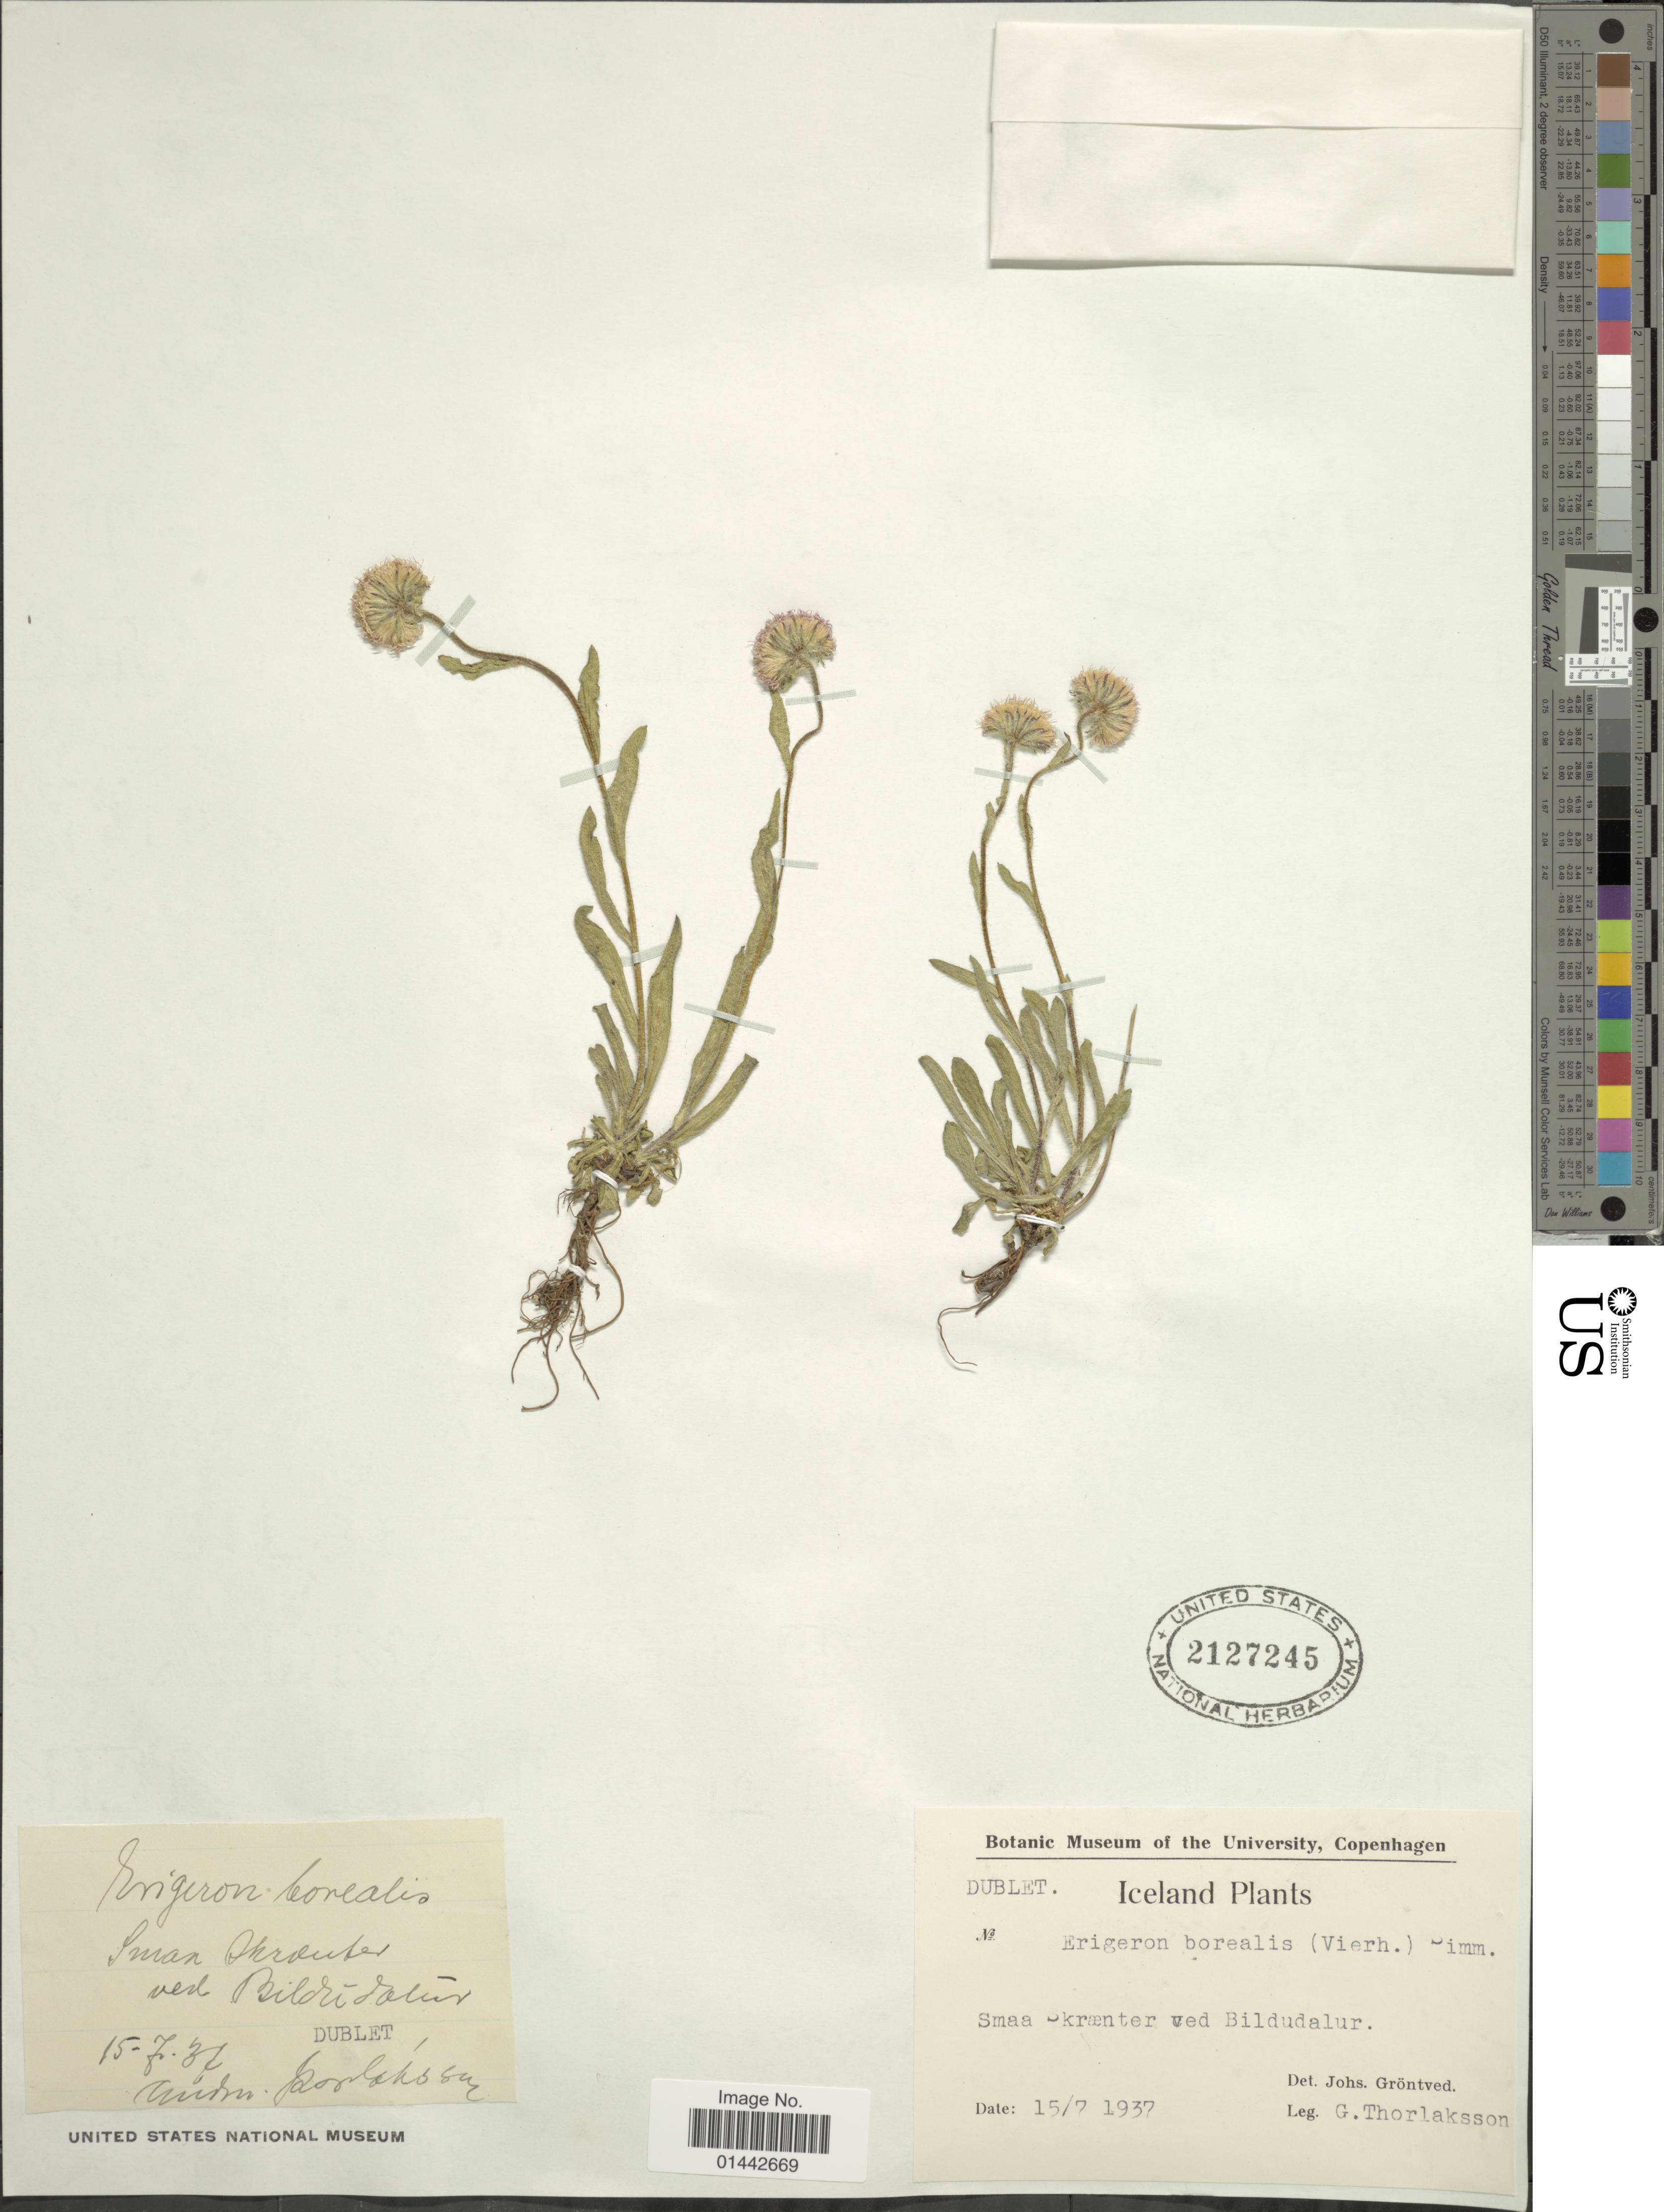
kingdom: Plantae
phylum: Tracheophyta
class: Magnoliopsida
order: Asterales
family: Asteraceae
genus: Erigeron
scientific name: Erigeron borealis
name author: (Vierh.) Simmons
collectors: G. Thorlaksson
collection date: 1937-07-15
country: Iceland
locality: Smaa Okranter ved Bildudalur.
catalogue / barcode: US 2127245